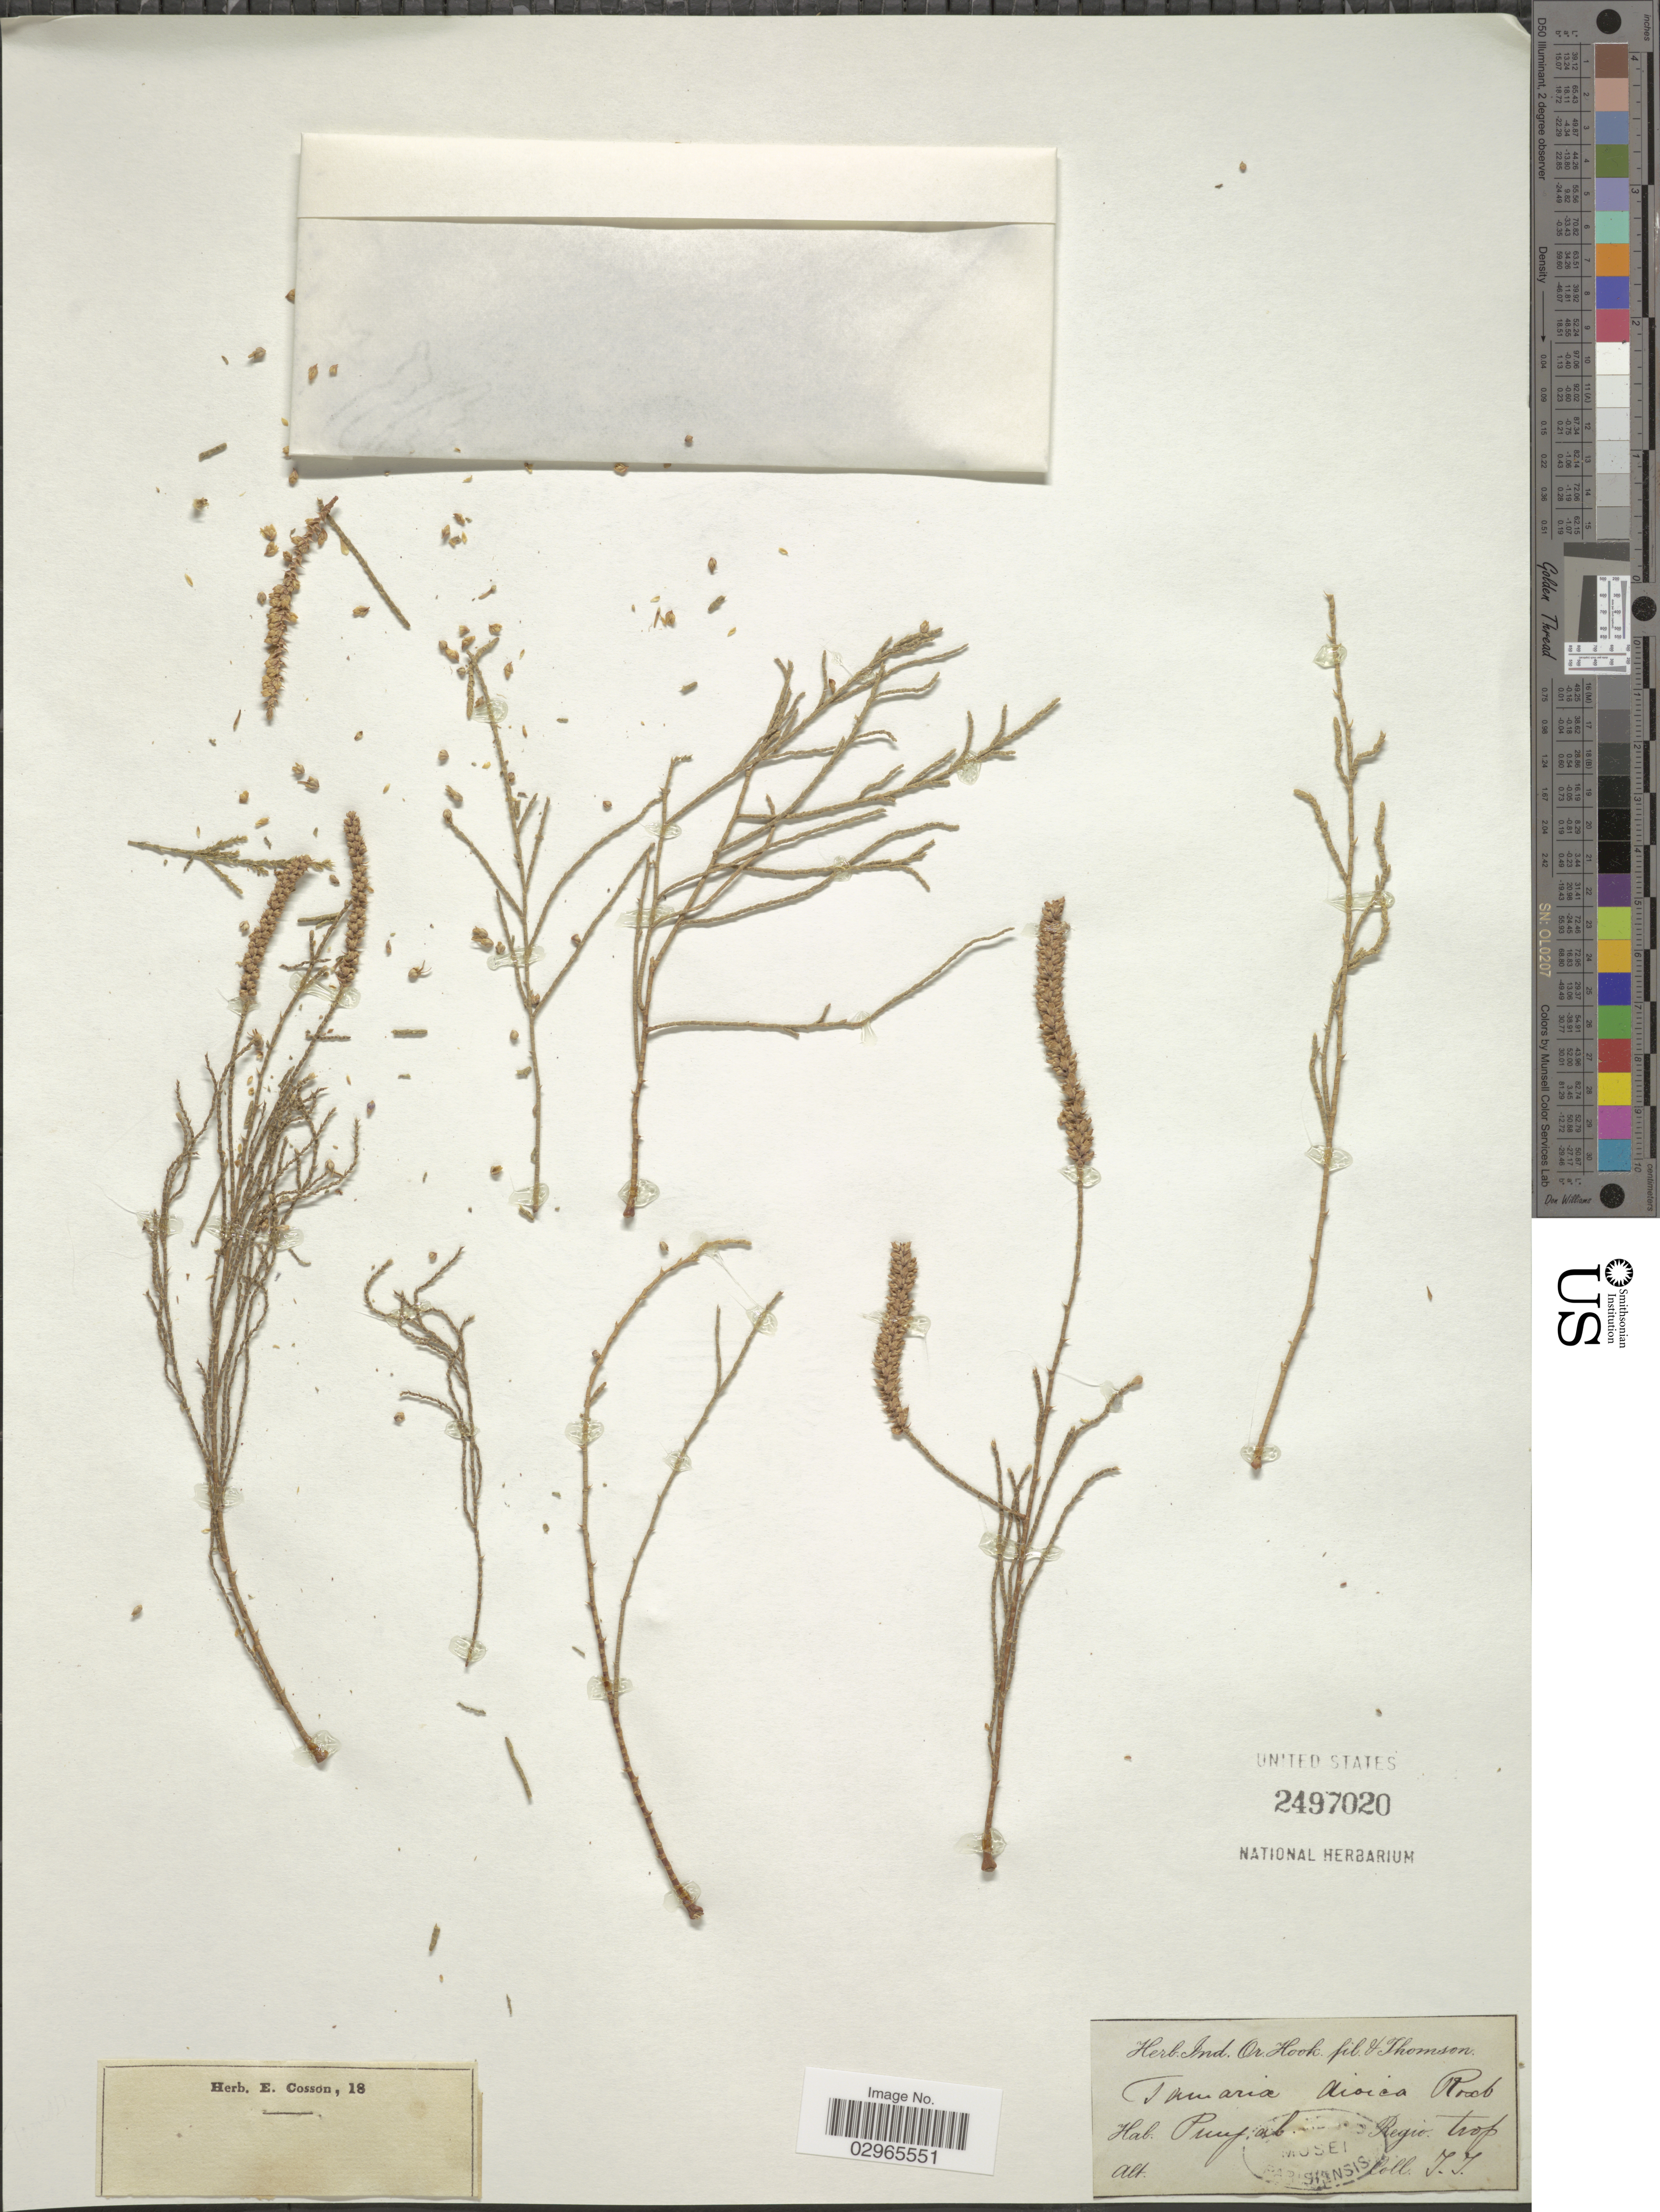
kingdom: Plantae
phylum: Tracheophyta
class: Magnoliopsida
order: Caryophyllales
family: Tamaricaceae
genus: Tamarix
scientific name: Tamarix dioica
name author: Roxb. ex Roth.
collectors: T. Thomson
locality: Punj. Al. [interpreted]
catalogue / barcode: US 2497020